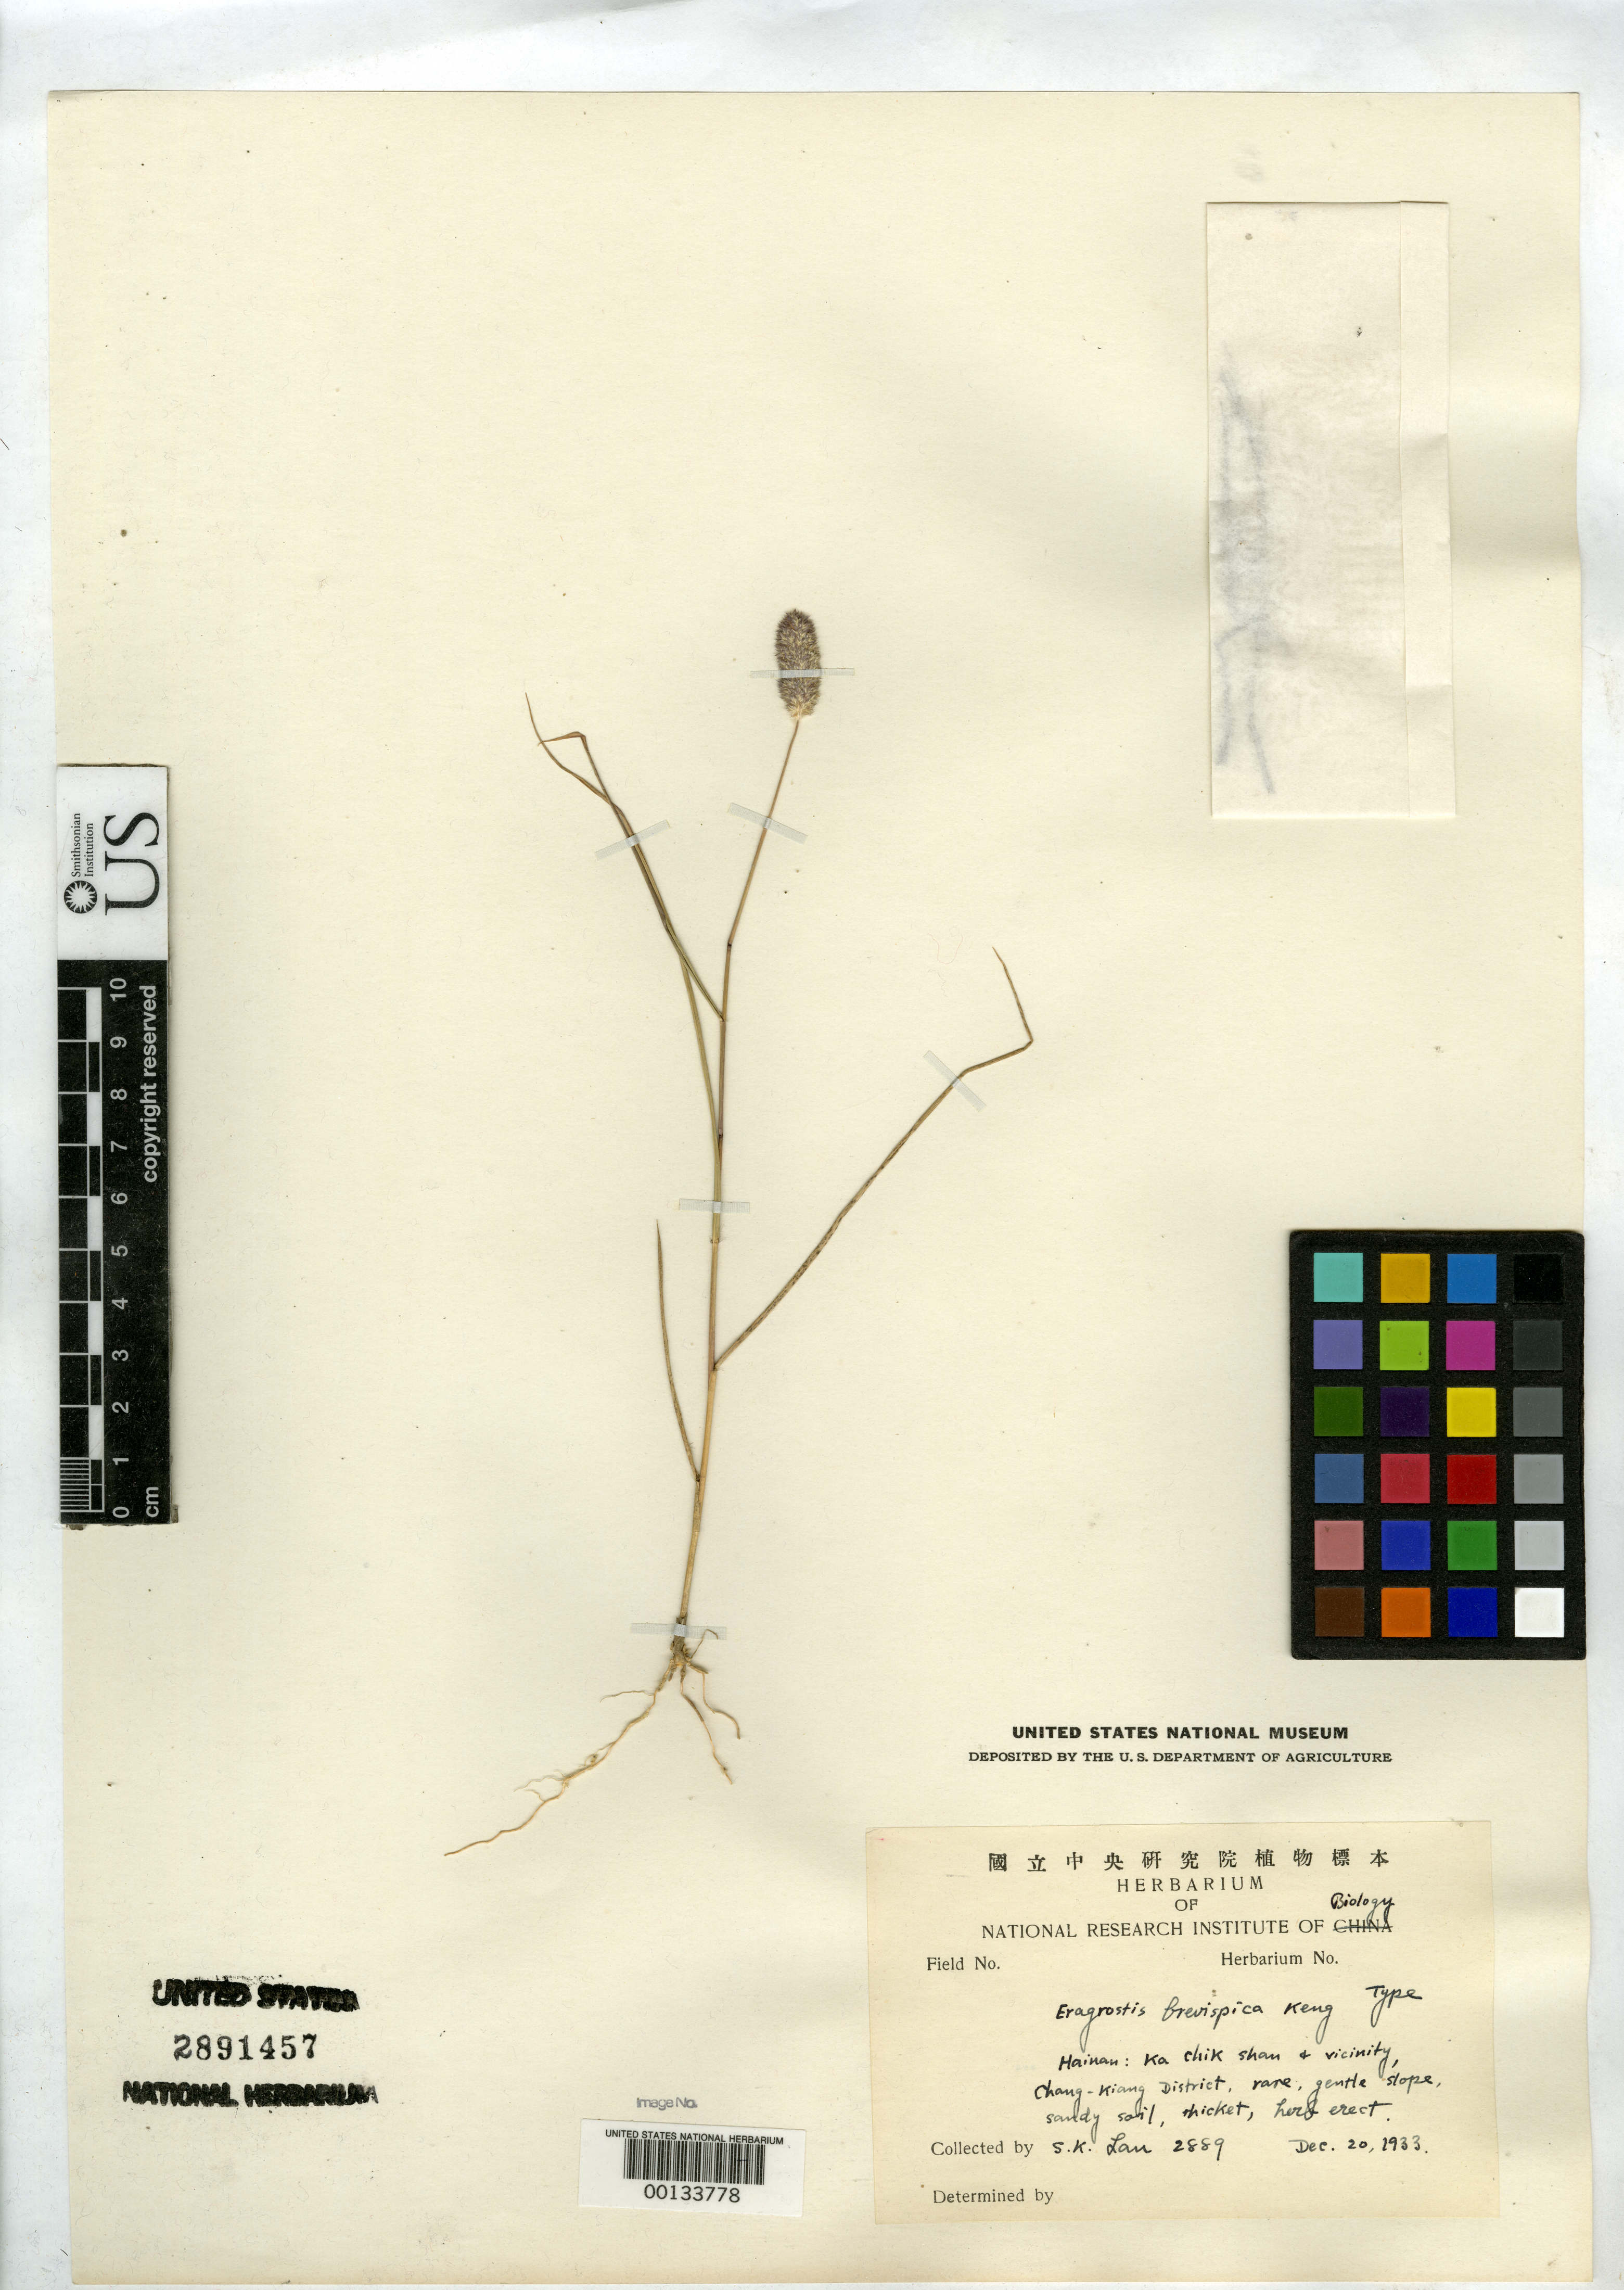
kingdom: Plantae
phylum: Tracheophyta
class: Liliopsida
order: Poales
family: Poaceae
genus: Eragrostis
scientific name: Eragrostis brevispica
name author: Keng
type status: Isotype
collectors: S. Lan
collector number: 2889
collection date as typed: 20 Dec 1933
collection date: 1933-12-20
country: China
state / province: Guangdong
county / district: Chang-Kiang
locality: Ka-chik Shan & vicinity.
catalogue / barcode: US 2891457